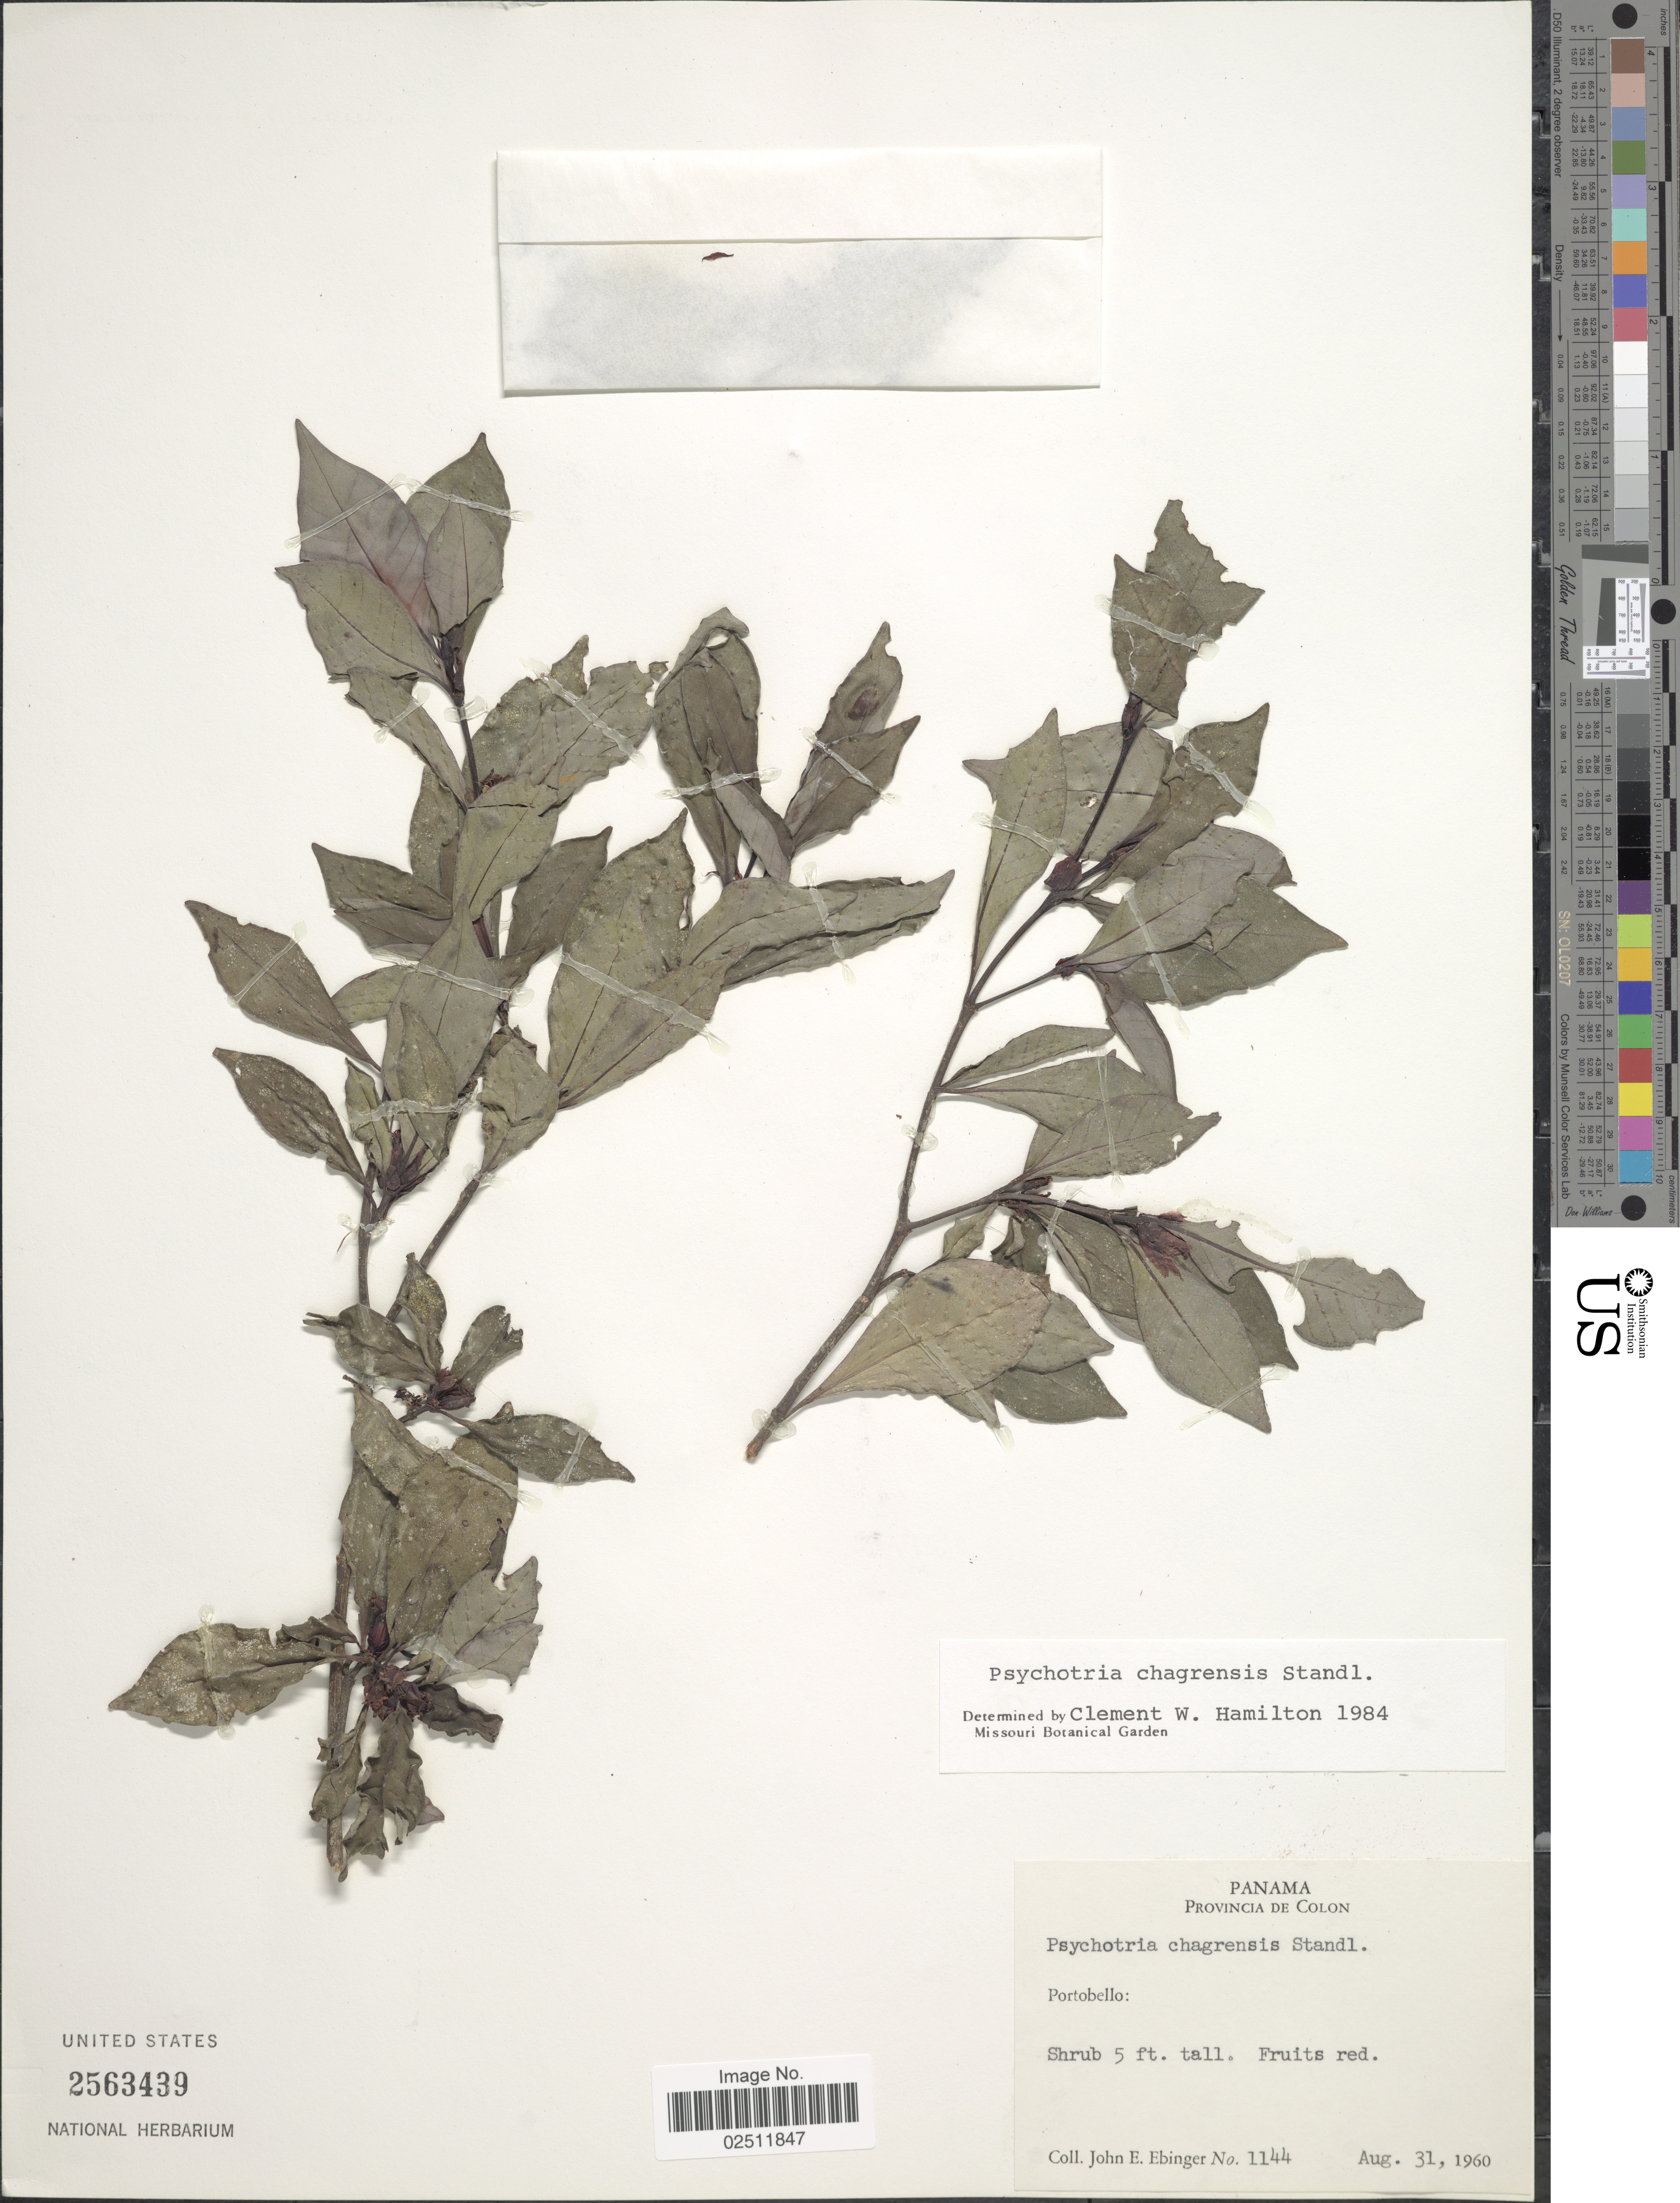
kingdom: Plantae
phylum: Tracheophyta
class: Magnoliopsida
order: Gentianales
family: Rubiaceae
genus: Psychotria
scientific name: Psychotria chagrensis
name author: Standl.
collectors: J. Ebinger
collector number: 1144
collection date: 1960-08-31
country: Panama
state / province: Colón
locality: Portobello.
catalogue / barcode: US 2563439